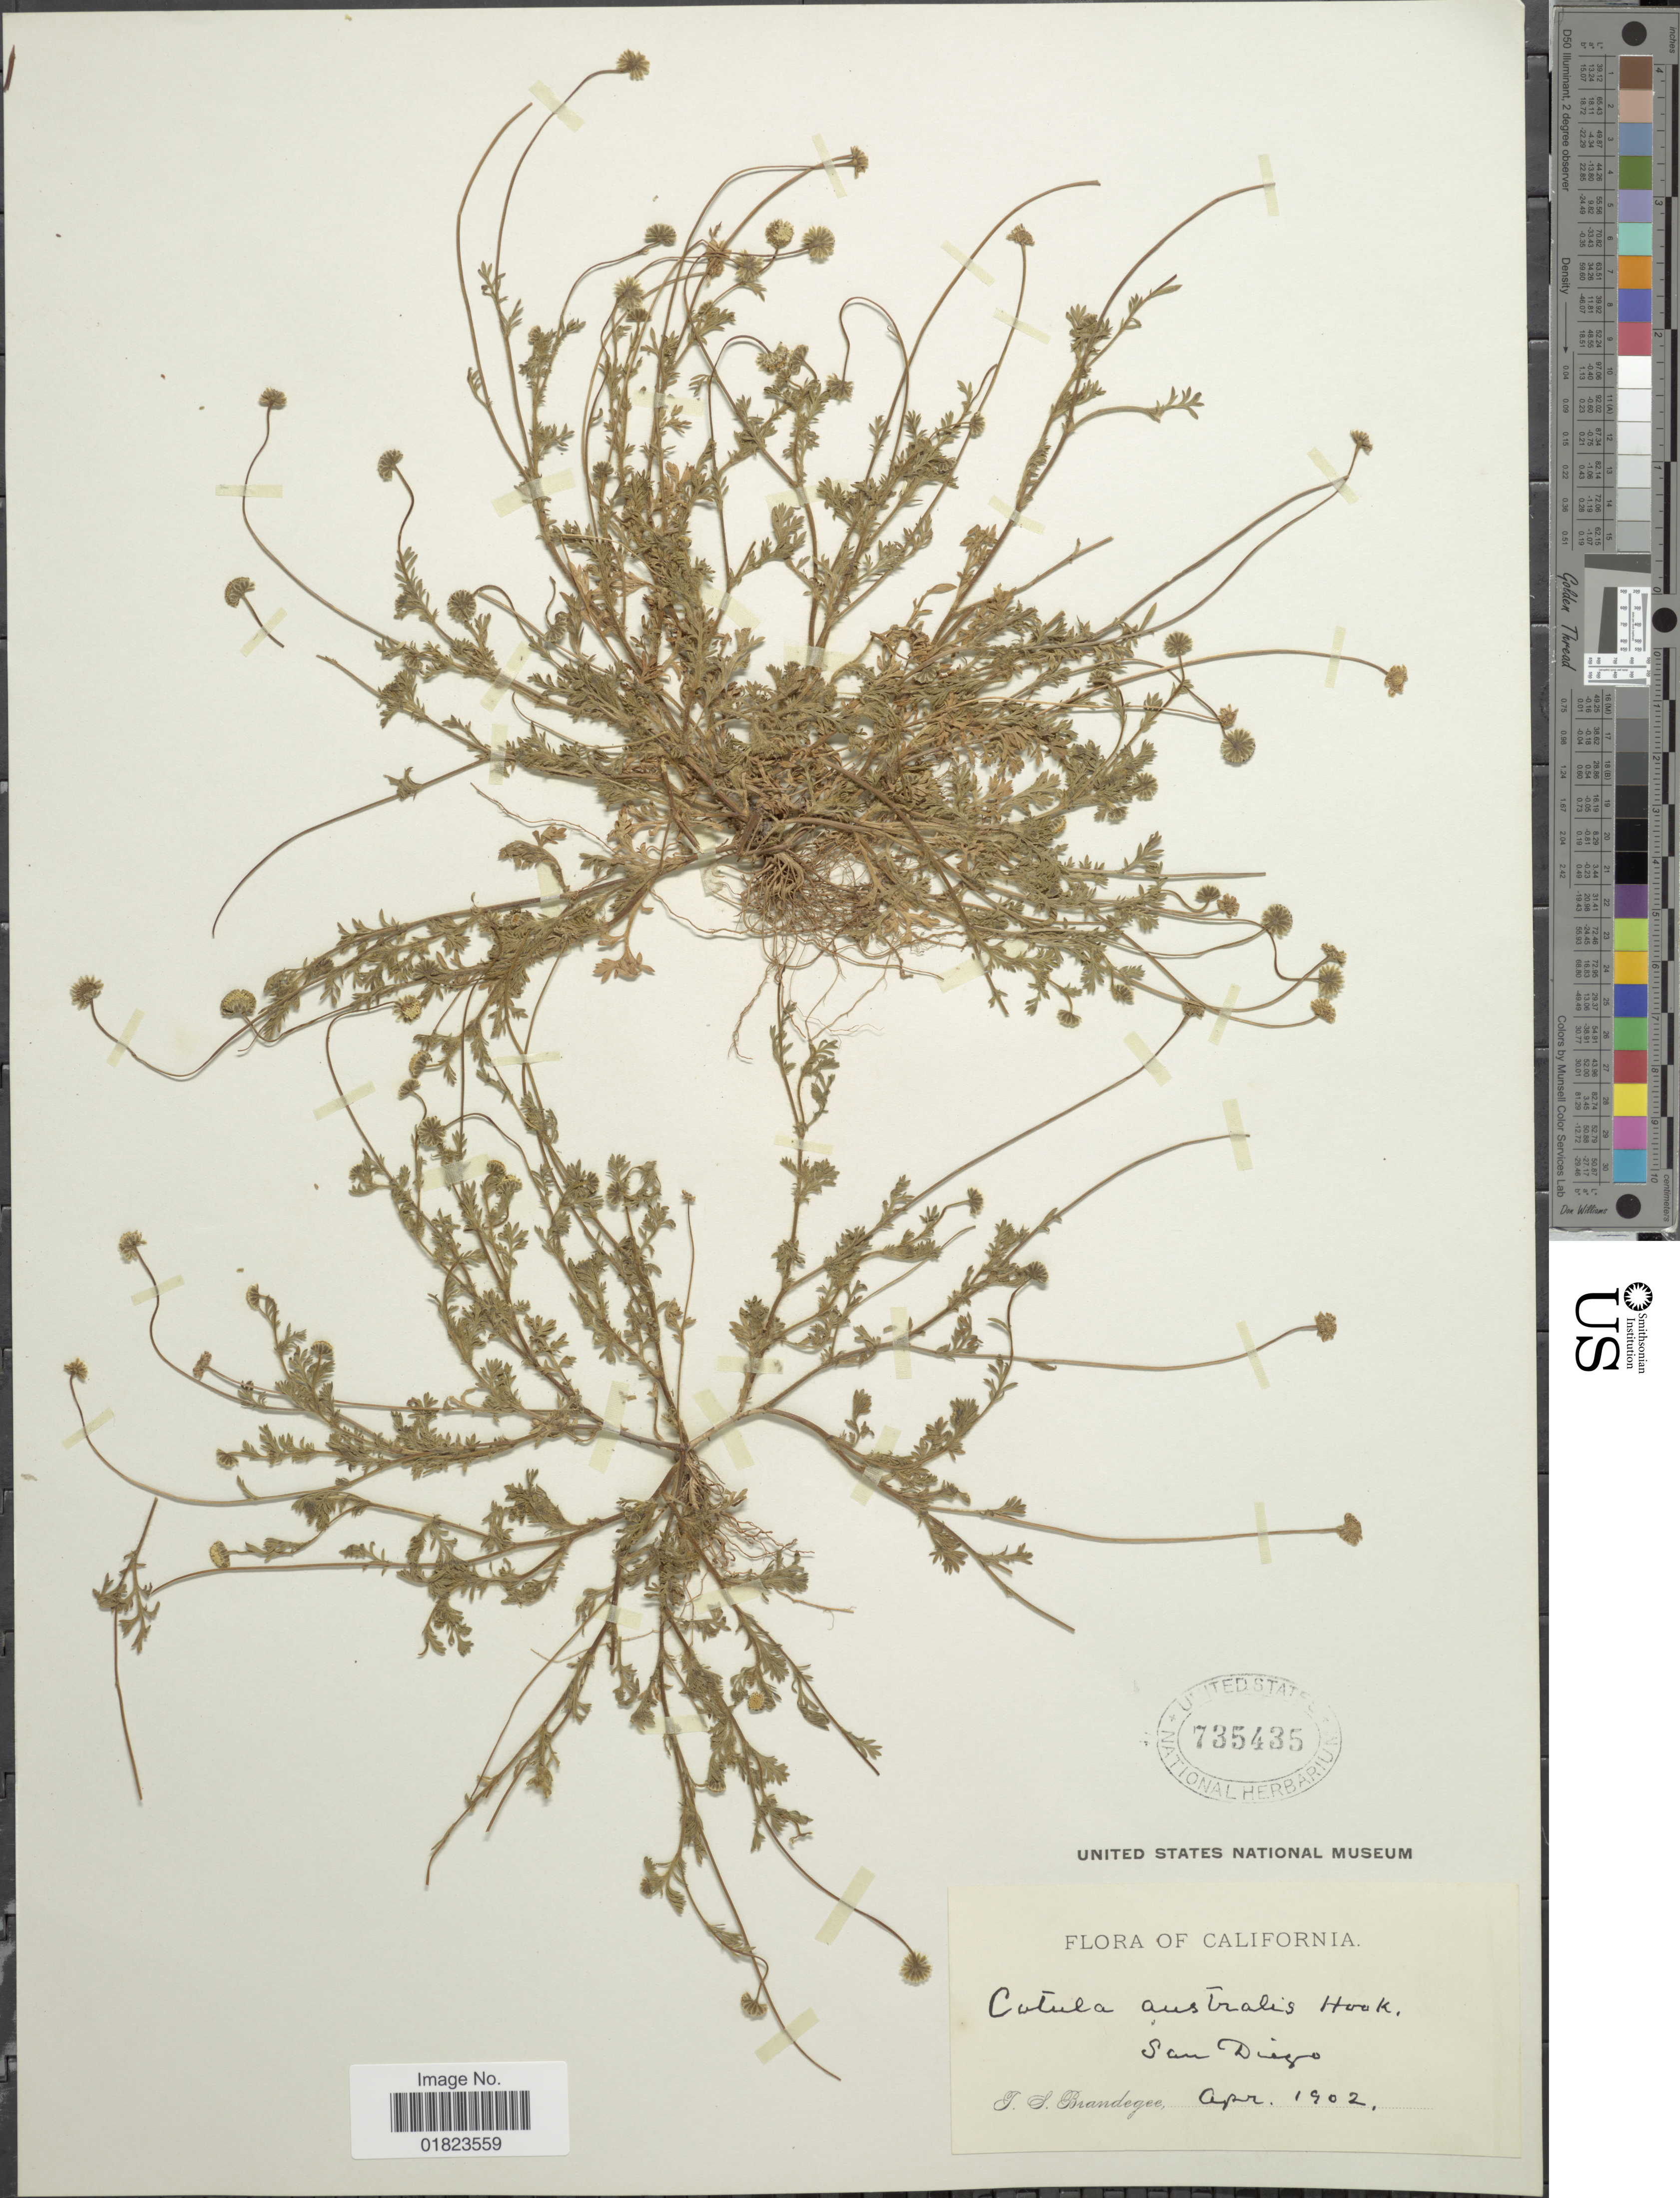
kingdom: Plantae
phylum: Tracheophyta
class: Magnoliopsida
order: Asterales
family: Asteraceae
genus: Cotula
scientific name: Cotula australis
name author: (Sieber ex Spreng.) Hook. f.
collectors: T. S. Brandegee (herbarium)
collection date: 1902-04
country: United States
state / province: California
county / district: San Diego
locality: San Diego. California.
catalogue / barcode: US 735435